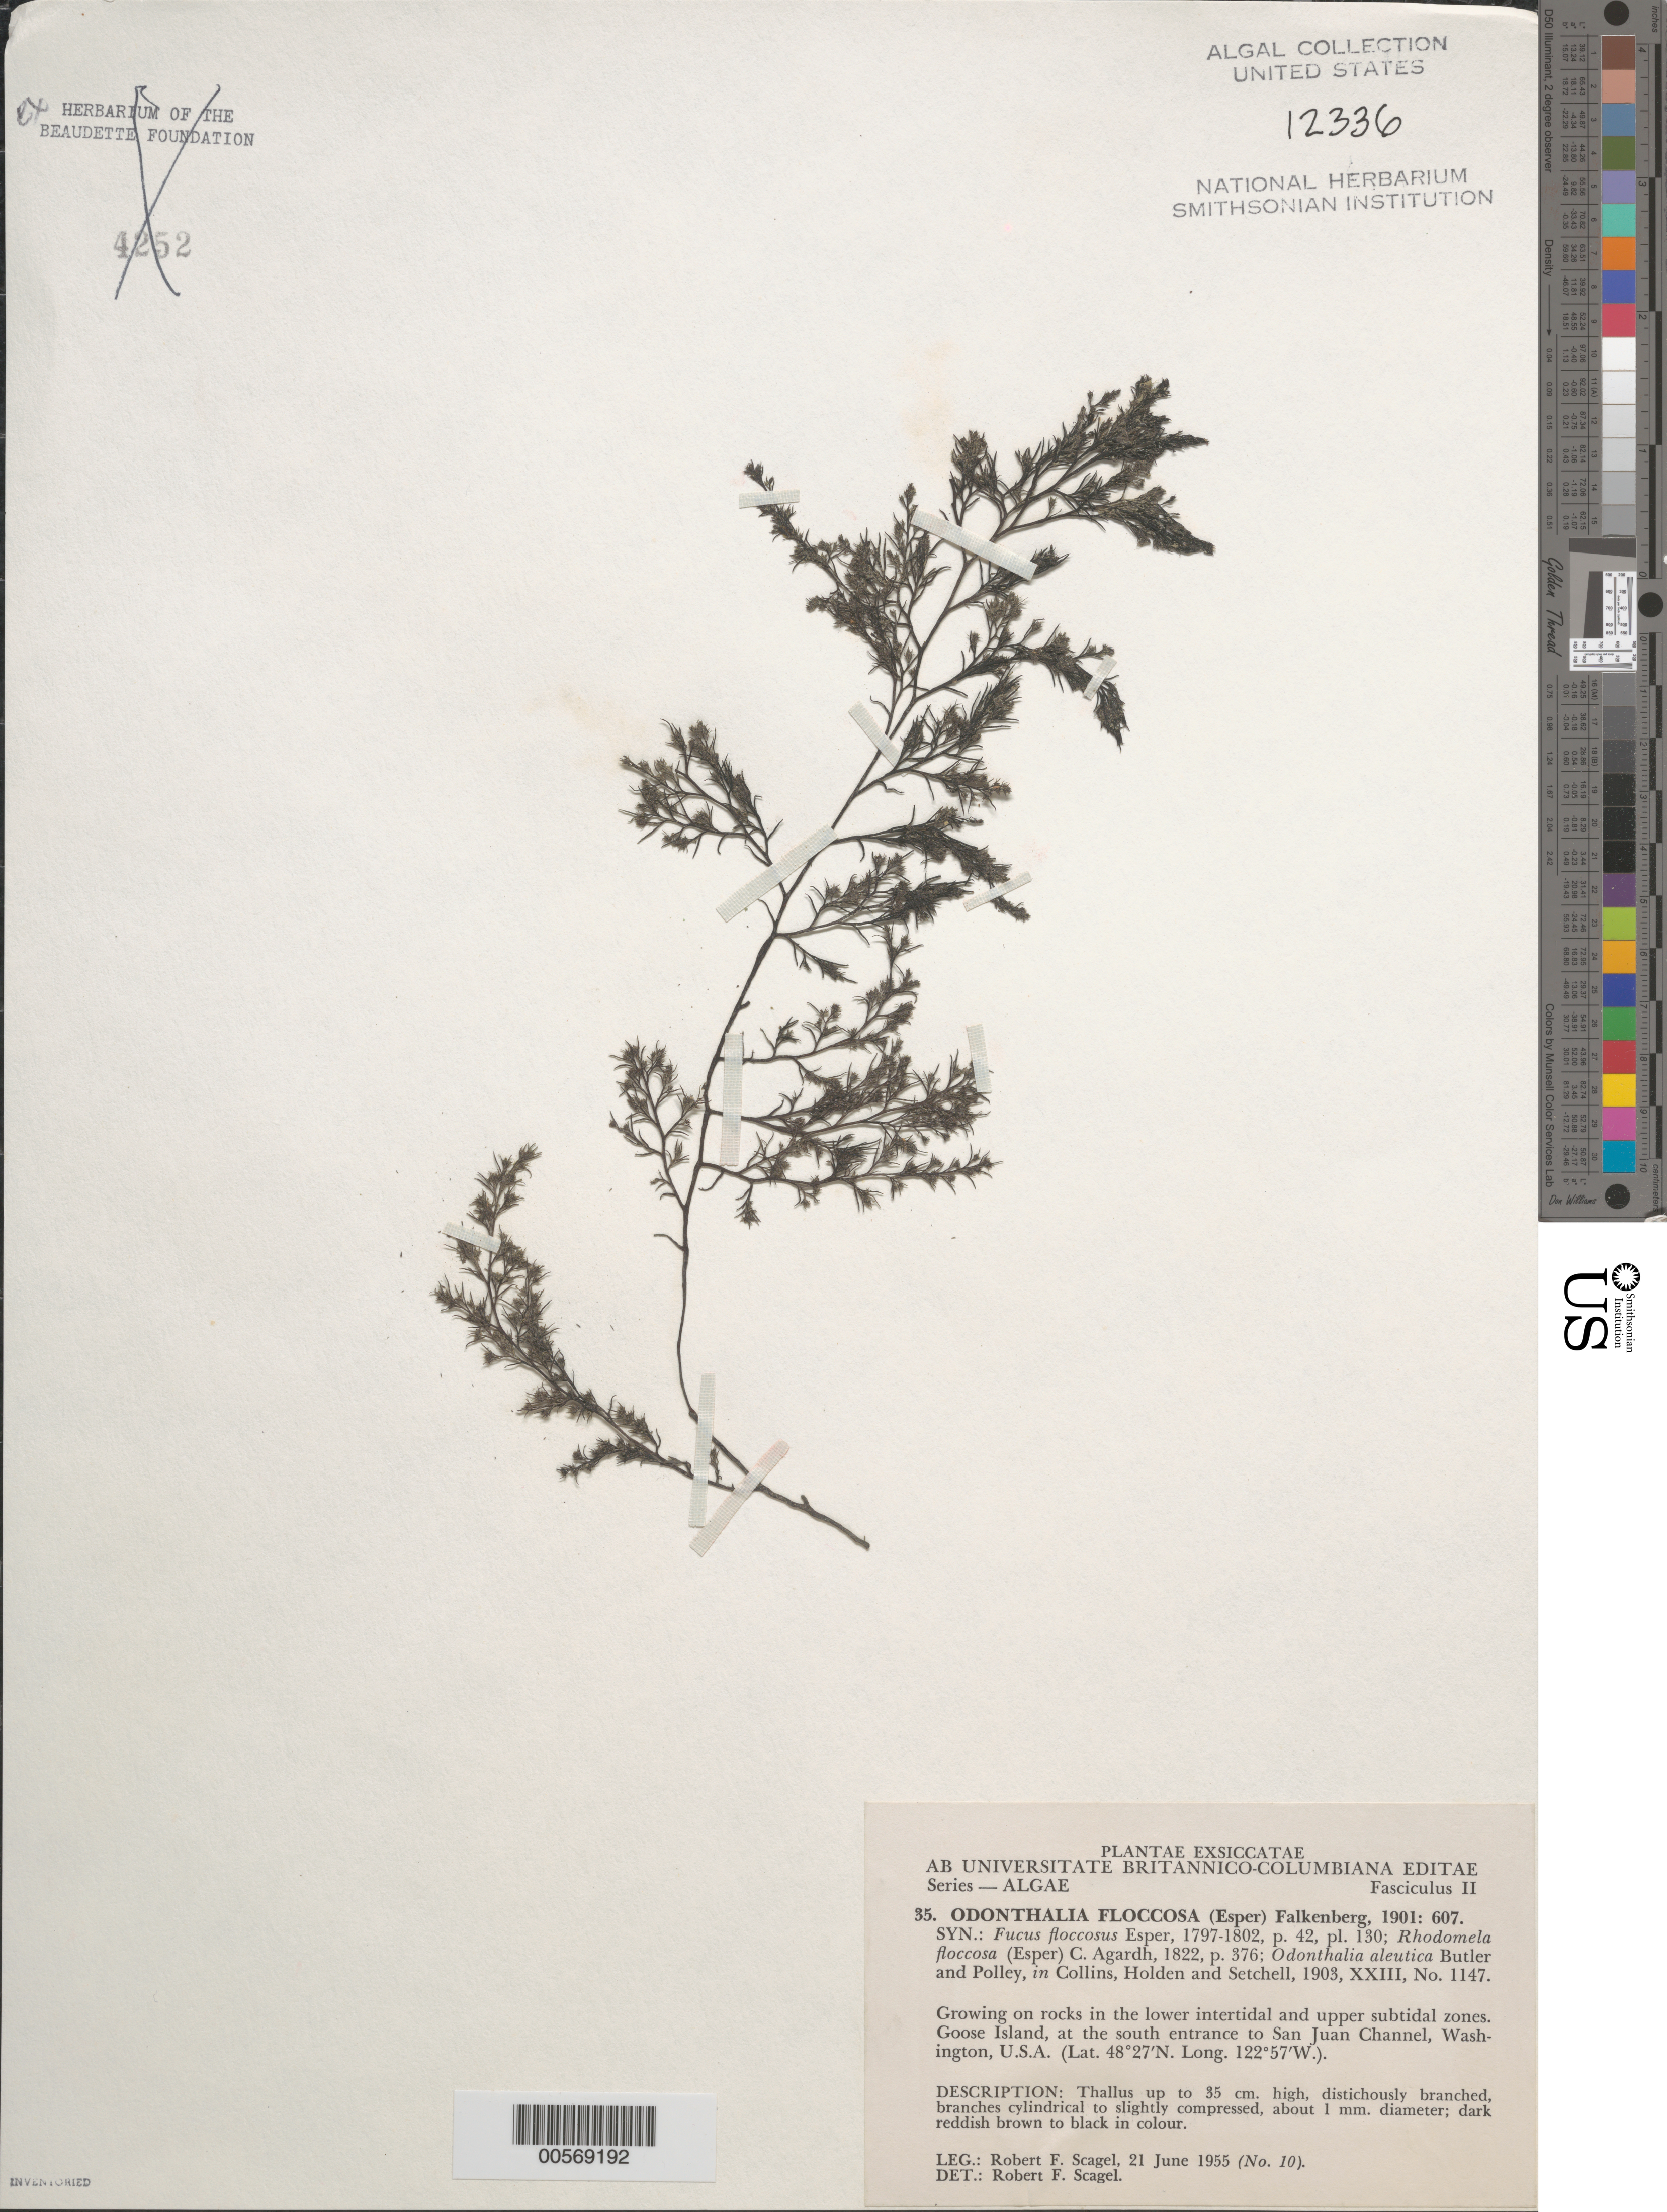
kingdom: Plantae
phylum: Rhodophyta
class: Florideophyceae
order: Ceramiales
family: Rhodomelaceae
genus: Odonthalia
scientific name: Odonthalia floccosa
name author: (Esper) Falkenb.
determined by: Scagel, R. F.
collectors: R. F. Scagel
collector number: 10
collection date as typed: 21 Jun 1955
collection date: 1955-06-21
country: United States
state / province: Washington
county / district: San Juan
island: Goose Island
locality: San Juan Channel south entrance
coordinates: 48 27' N, 122 57' W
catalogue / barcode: US 12336